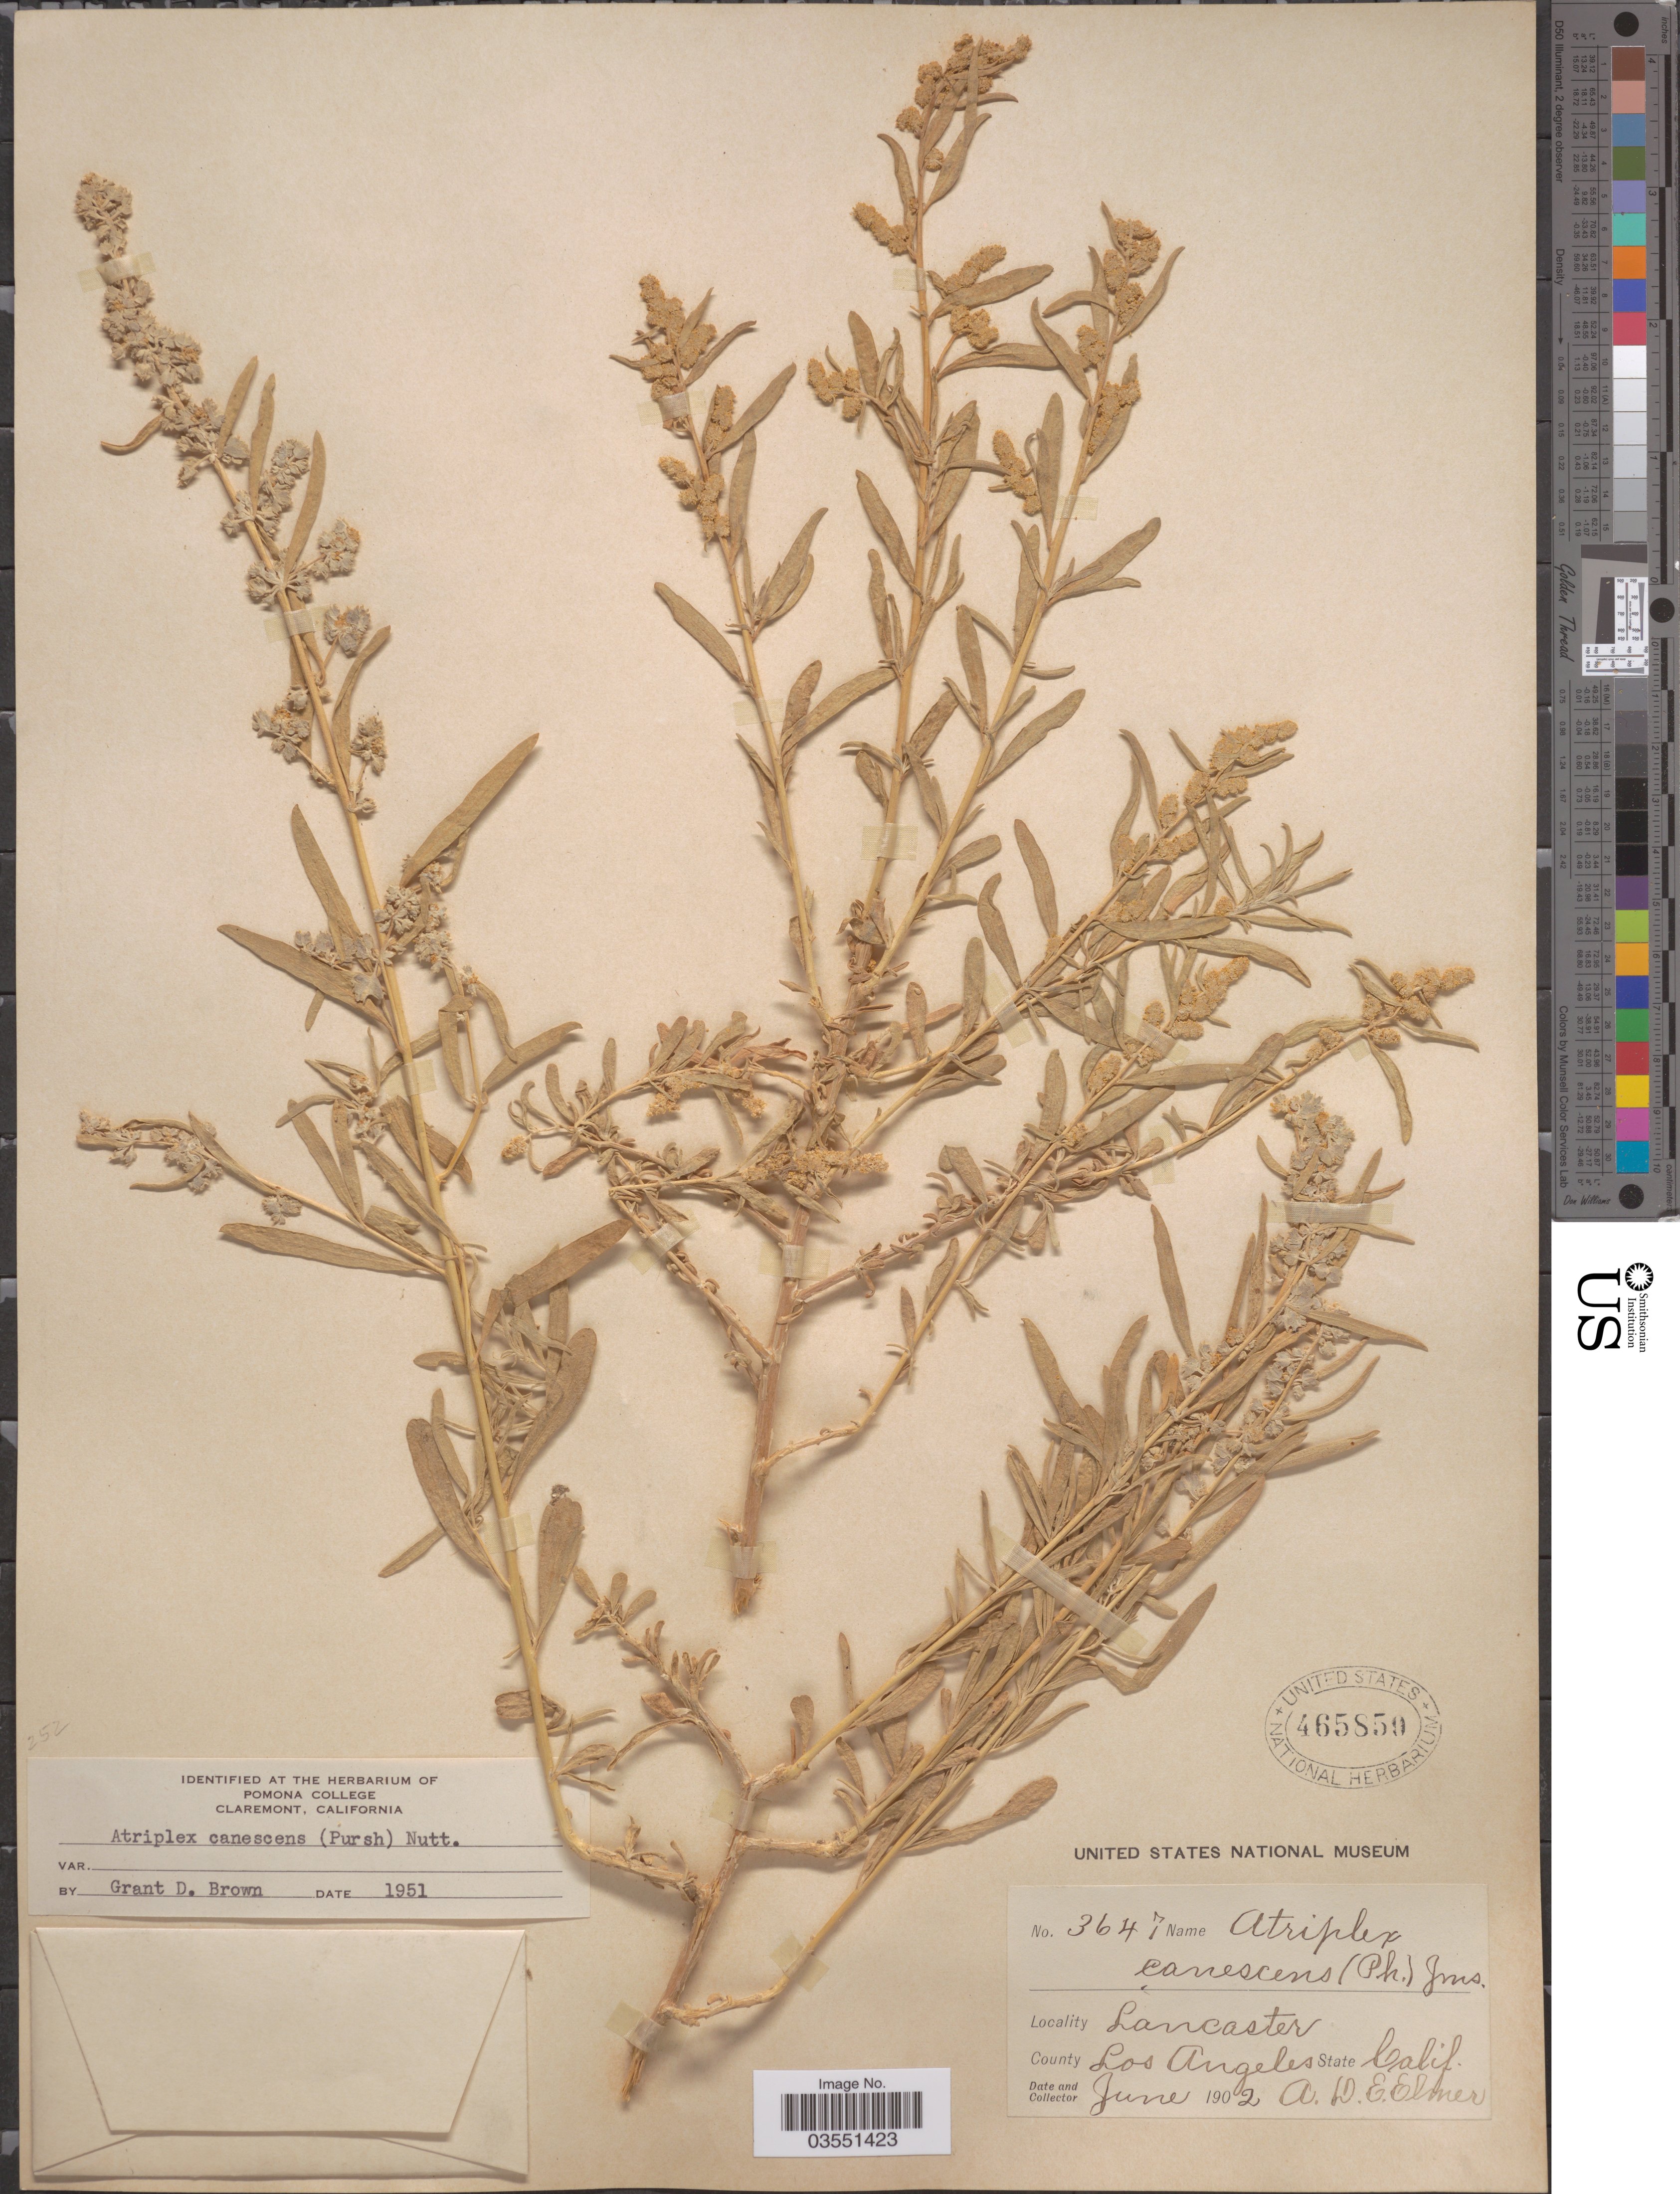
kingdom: Plantae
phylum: Tracheophyta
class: Magnoliopsida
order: Caryophyllales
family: Amaranthaceae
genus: Atriplex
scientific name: Atriplex canescens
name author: (Pursh) Nutt.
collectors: A. D. E. Elmer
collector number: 3647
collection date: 1902-06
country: United States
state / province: California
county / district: Los Angeles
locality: Lancaster. County Los Angeles.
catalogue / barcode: US 465850